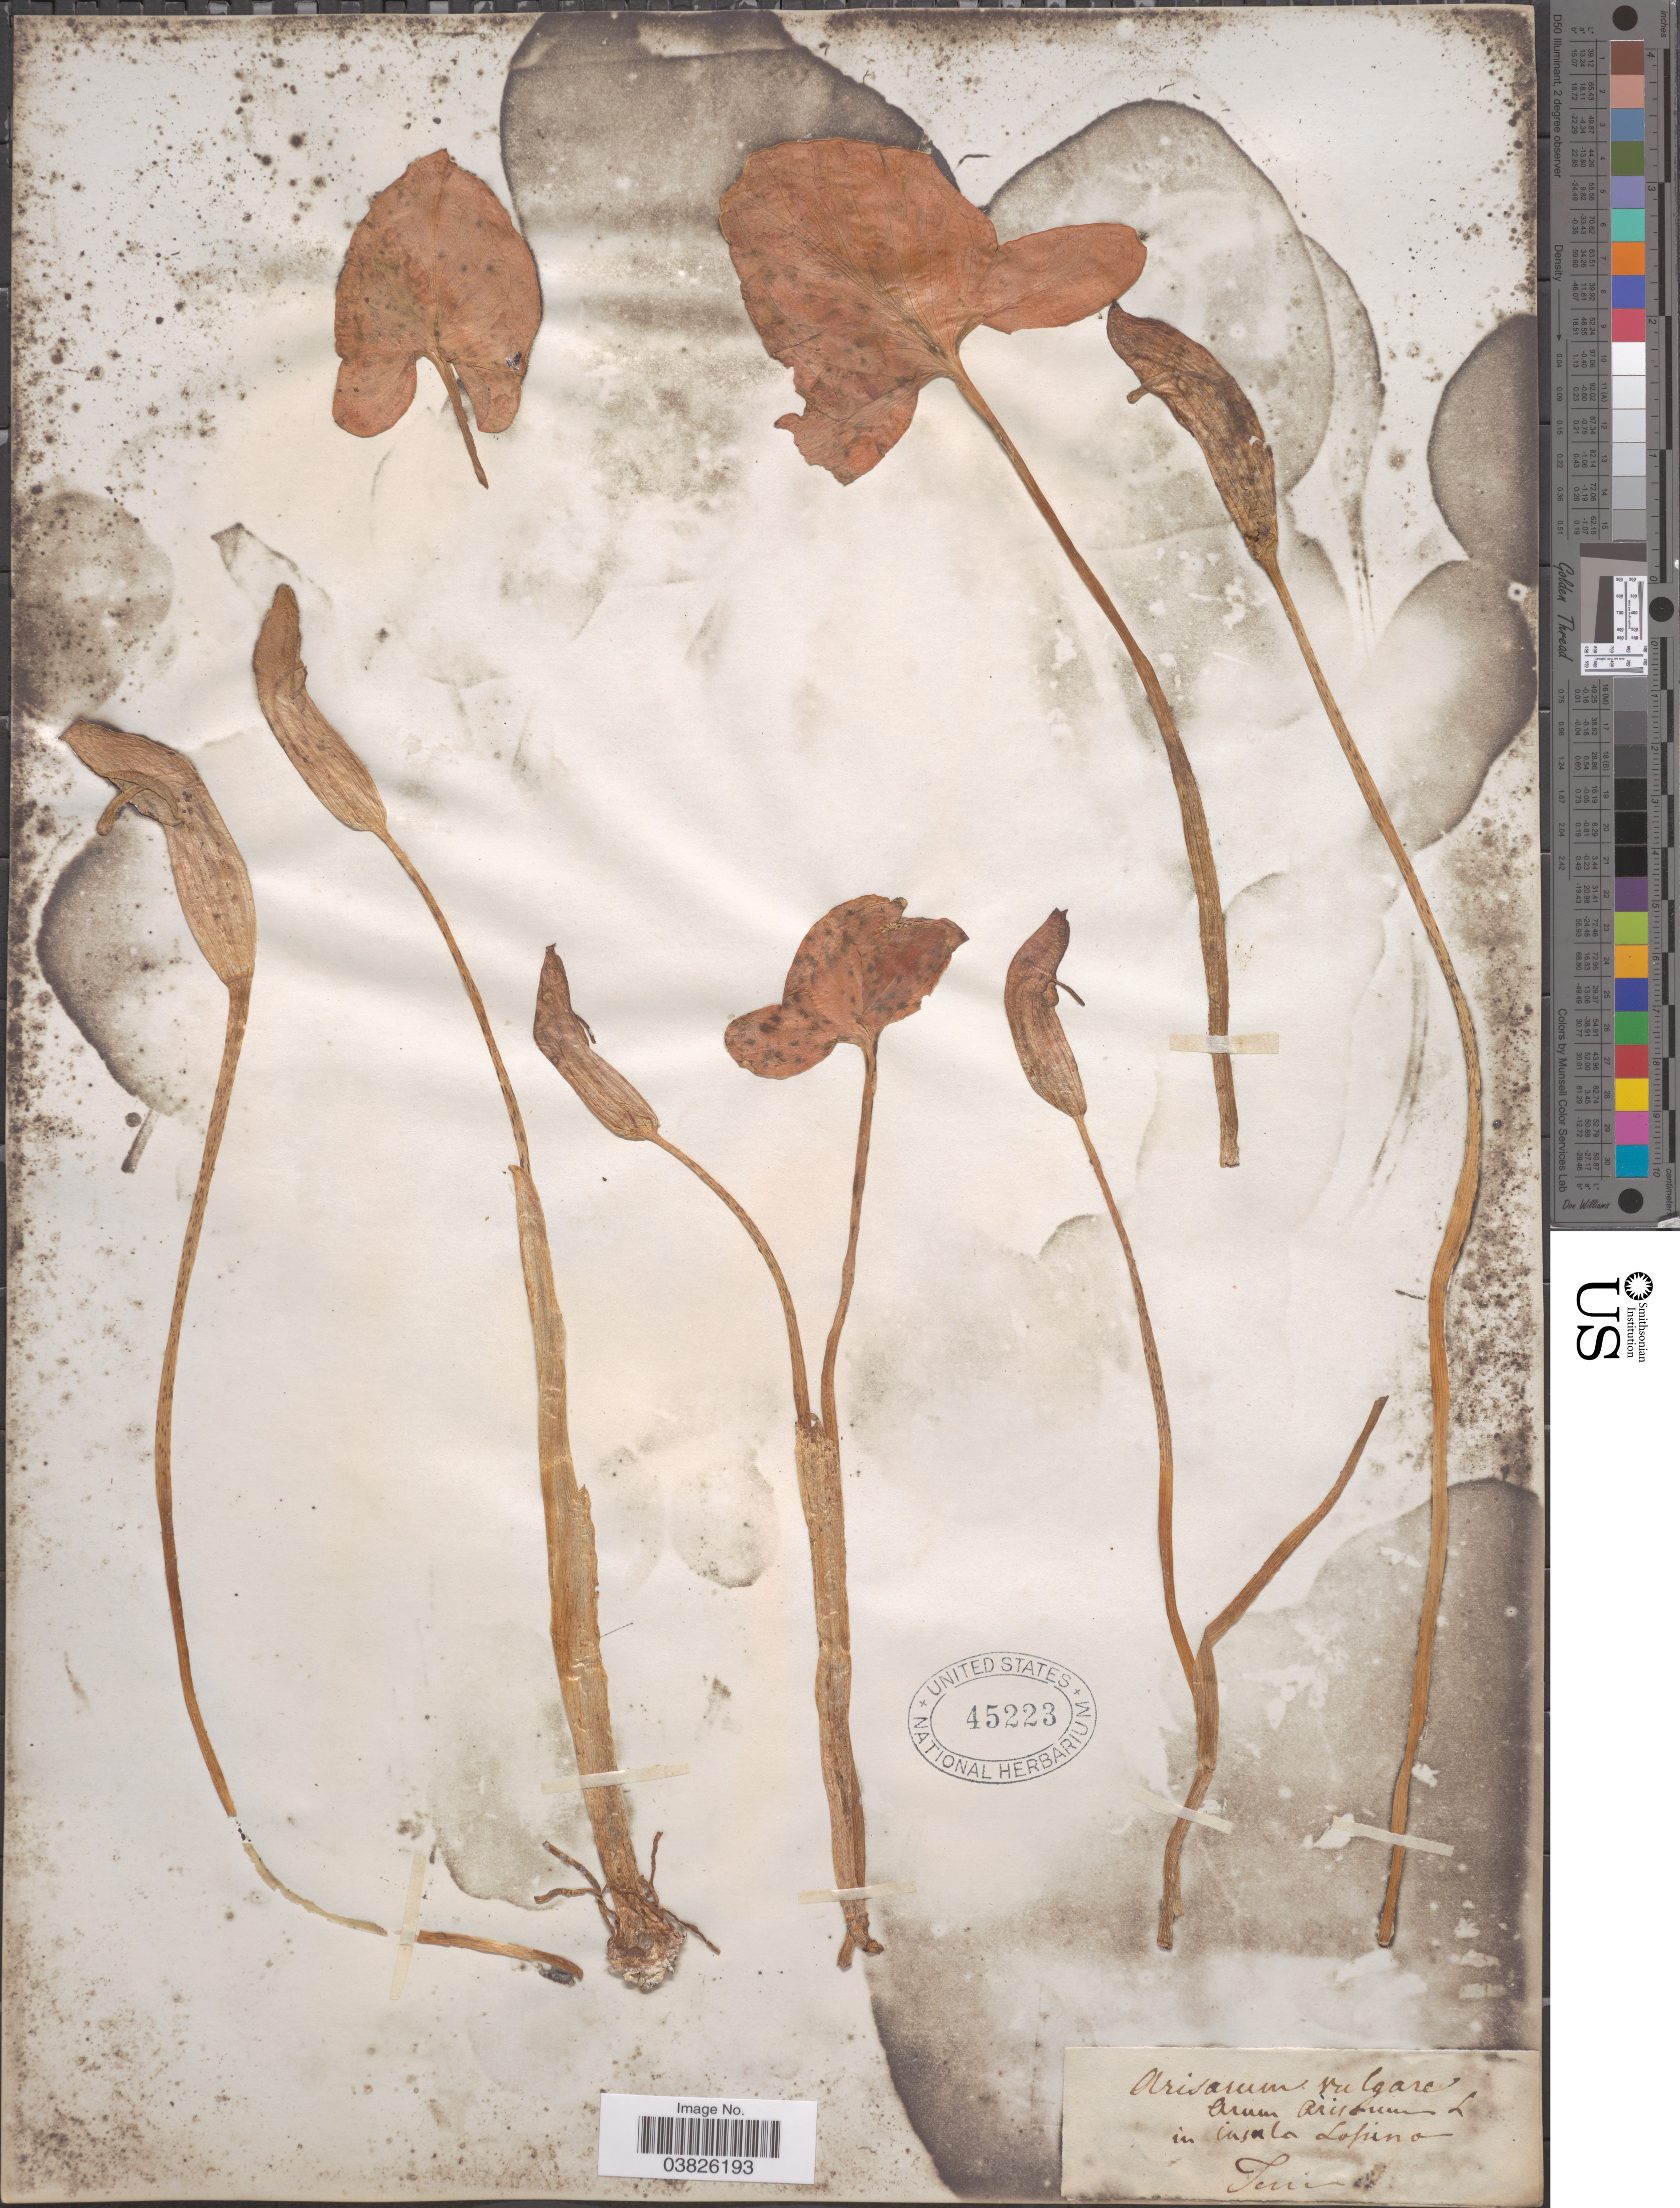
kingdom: Plantae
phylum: Tracheophyta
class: Liliopsida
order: Alismatales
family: Araceae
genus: Arisarum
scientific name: Arisarum vulgare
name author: Targ. Tozz.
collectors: Tomm.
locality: In insula Lopino [interpreted].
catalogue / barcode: US 45223